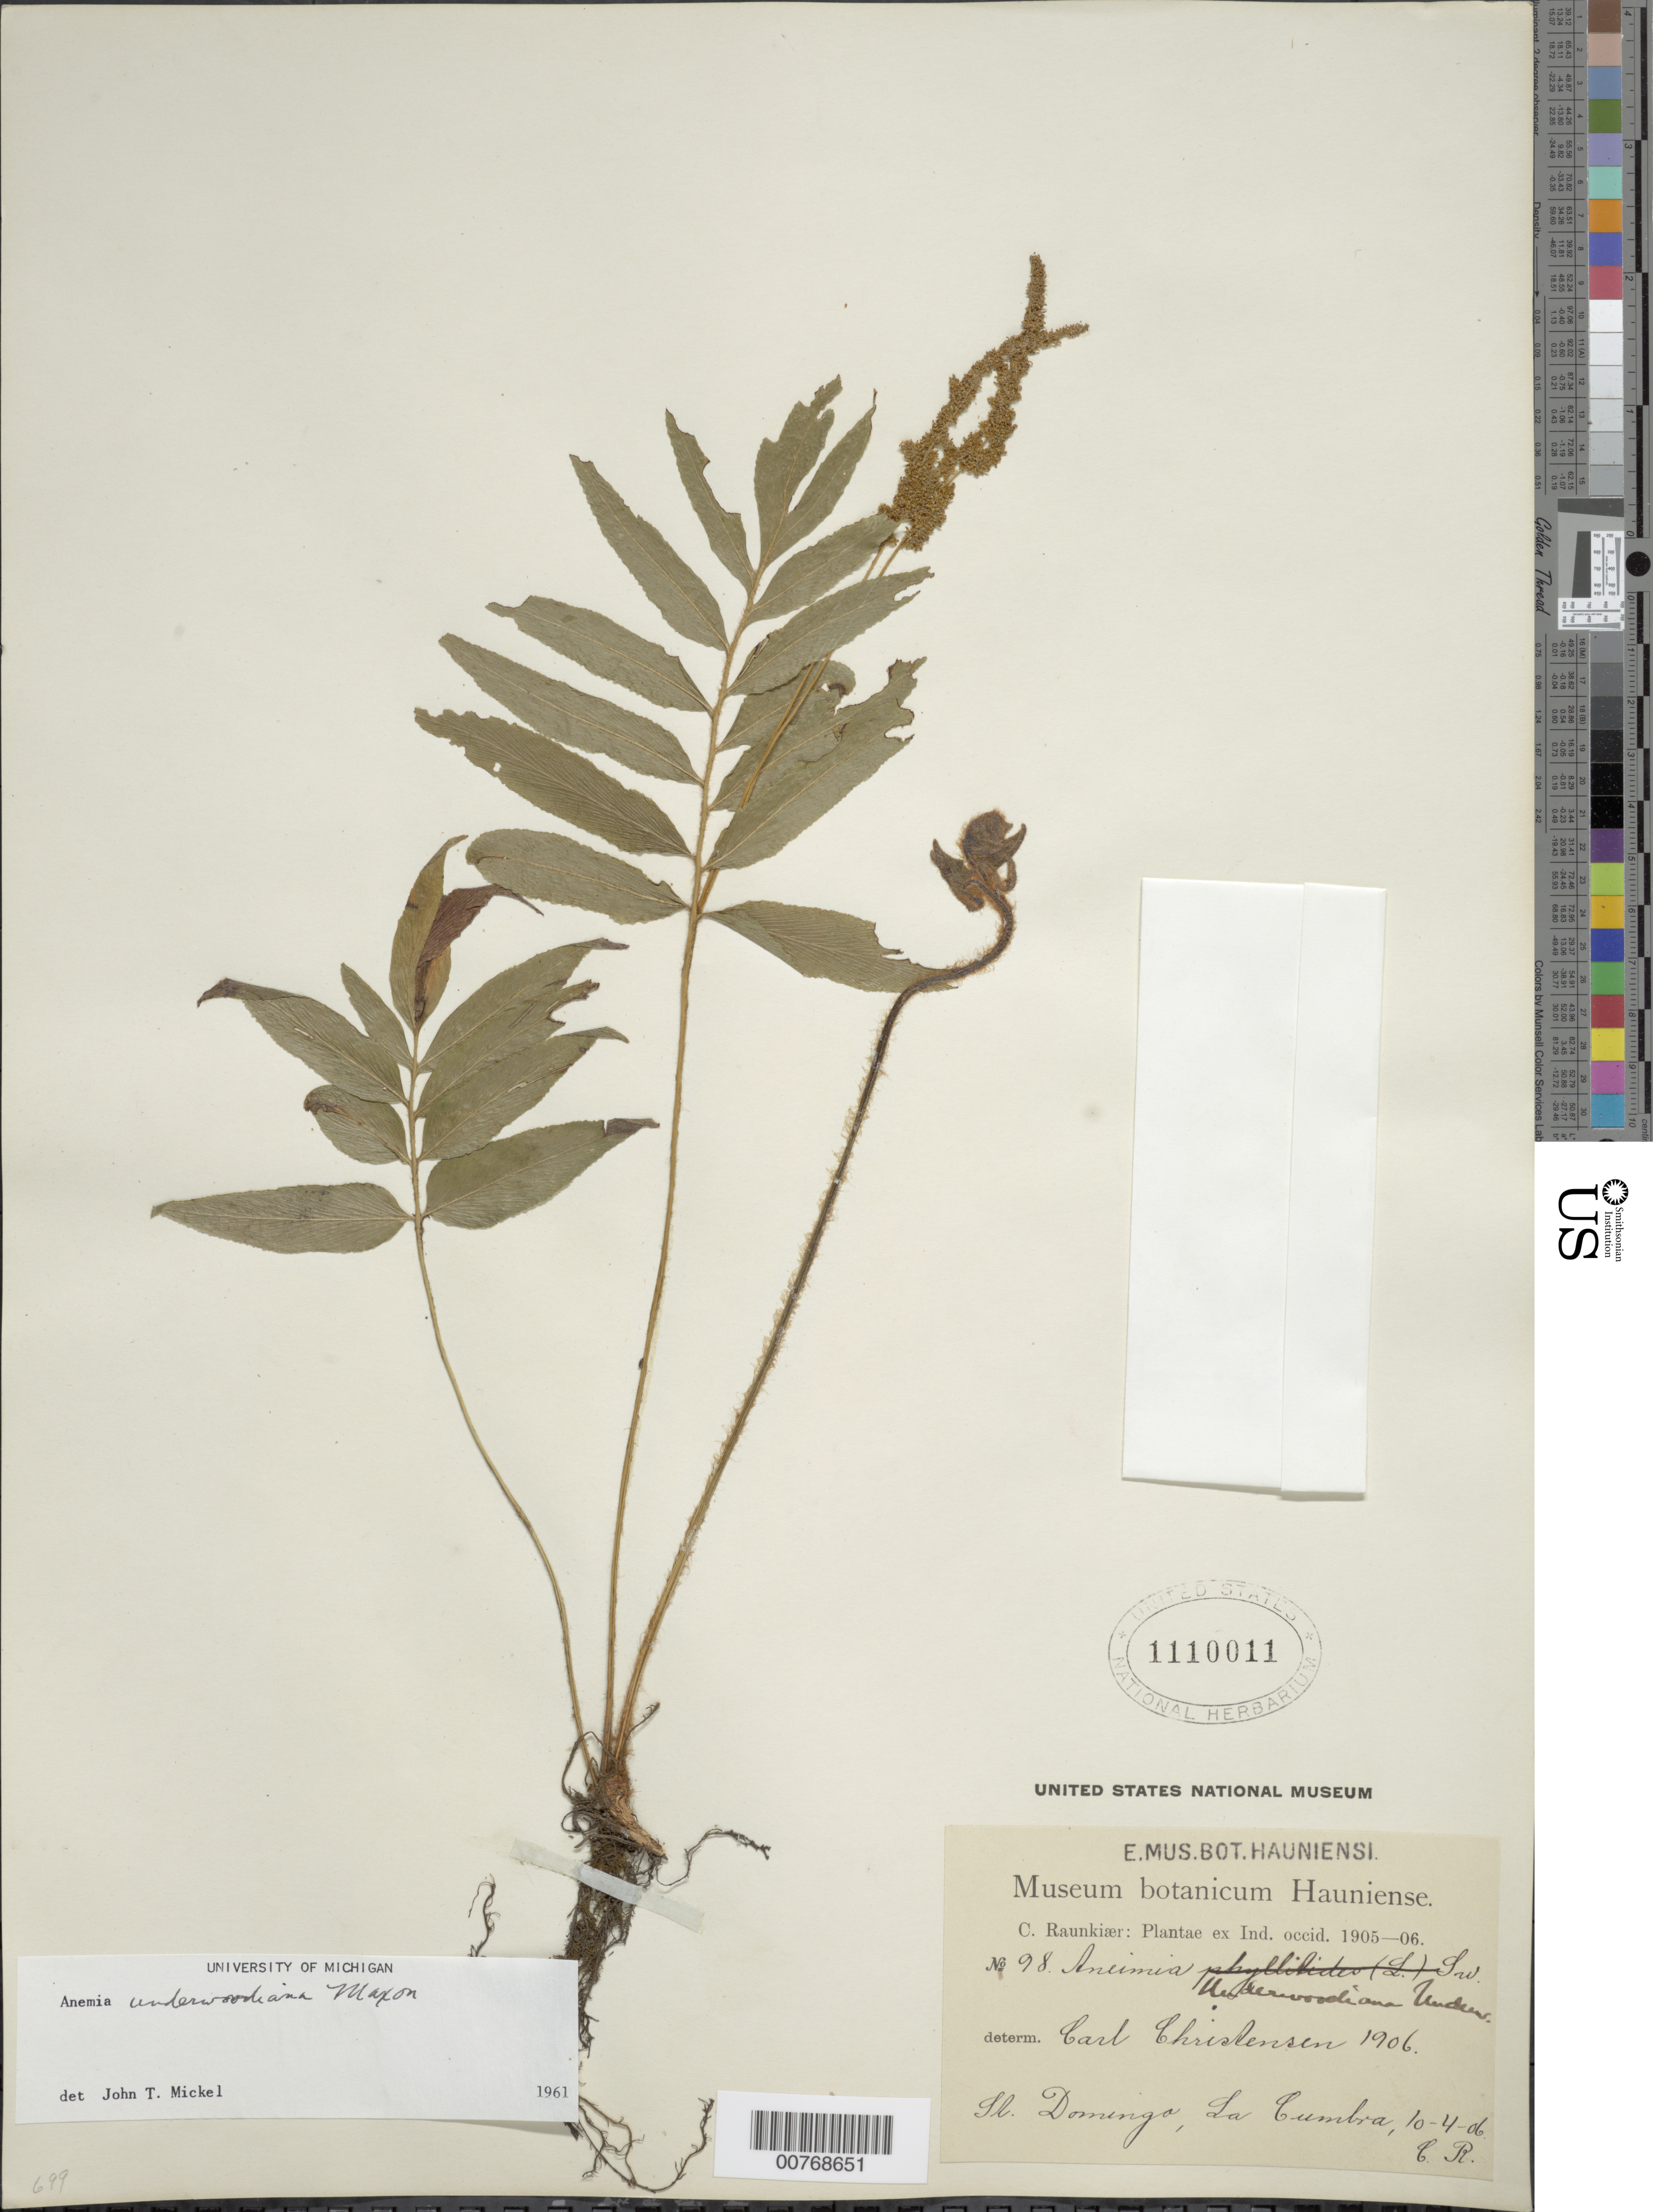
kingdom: Plantae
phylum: Tracheophyta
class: Polypodiopsida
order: Schizaeales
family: Anemiaceae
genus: Anemia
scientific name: Anemia underwoodiana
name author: Maxon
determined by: Mickel, J. T., (NY), New York Botanical Garden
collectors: C. C. Raunkiaer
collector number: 98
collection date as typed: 10 Apr 1906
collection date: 1906-04-10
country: Dominican Republic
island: Hispaniola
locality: Sto. Domingo, La Cumbre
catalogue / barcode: US 1110011